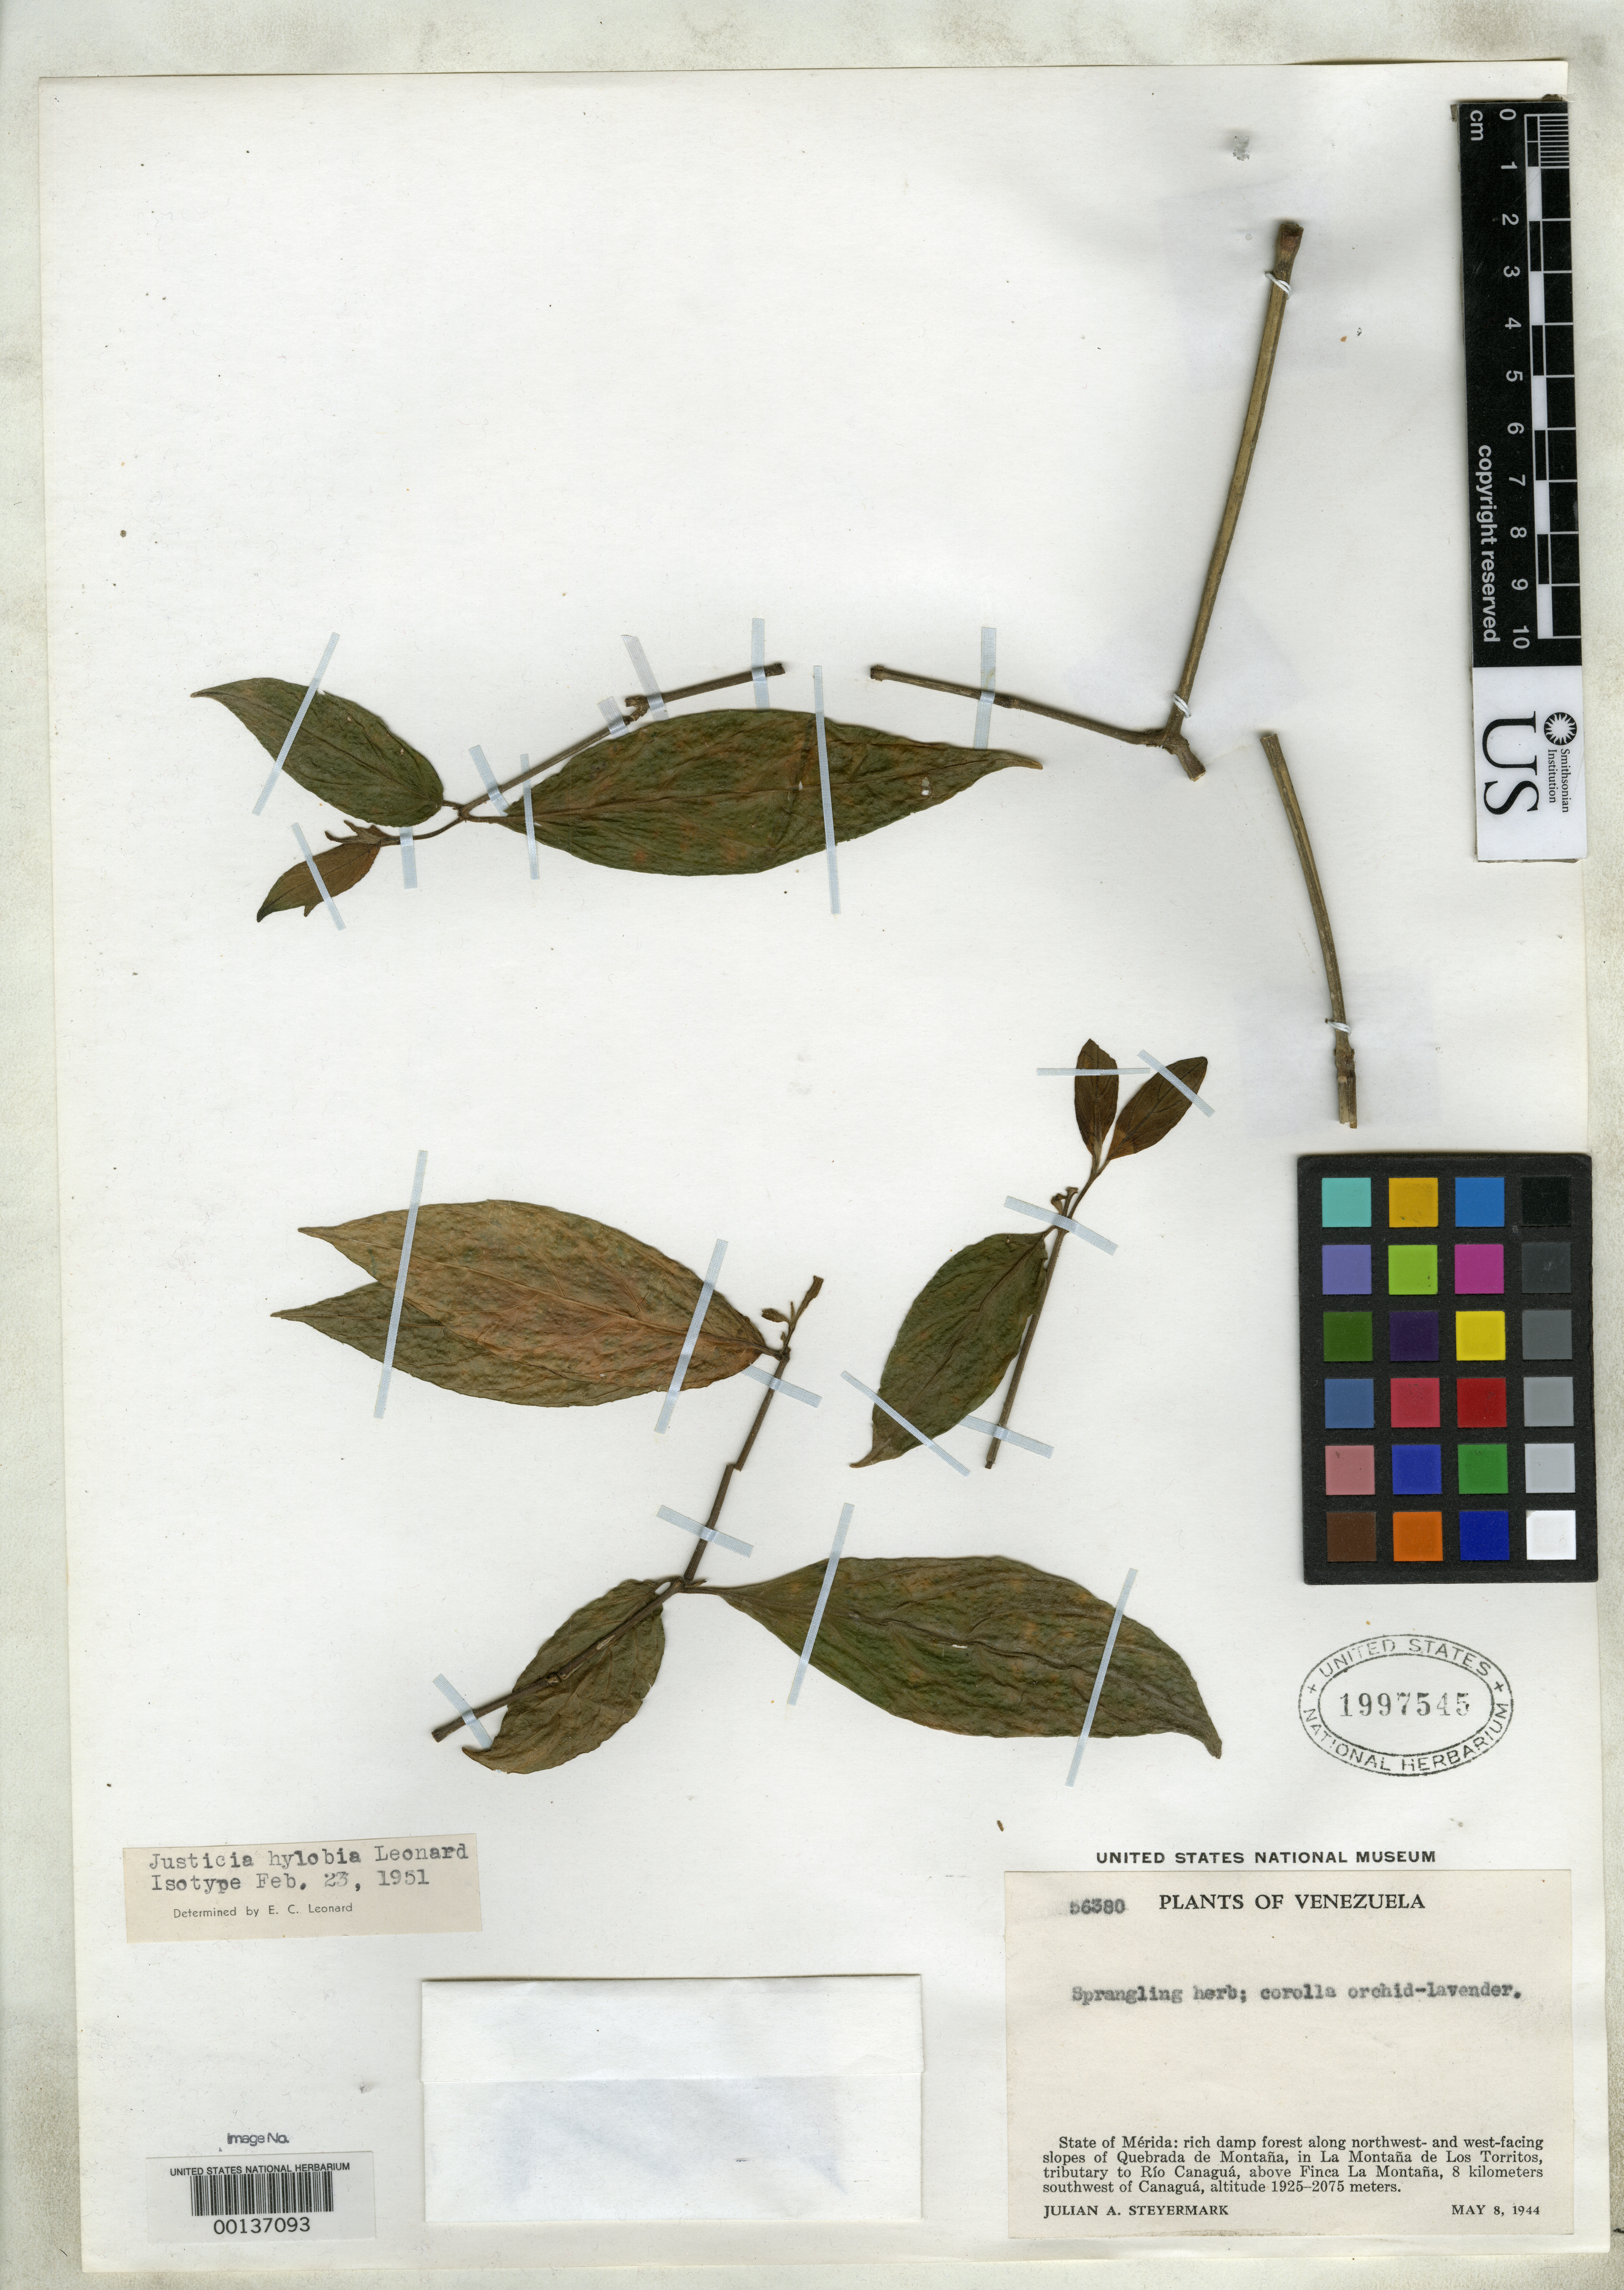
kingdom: Plantae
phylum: Tracheophyta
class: Magnoliopsida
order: Lamiales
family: Acanthaceae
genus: Justicia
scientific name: Justicia hylobia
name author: Leonard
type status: Isotype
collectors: J. Steyermark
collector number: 56380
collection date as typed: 08 May 1944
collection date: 1944-05-08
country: Venezuela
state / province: Mérida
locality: NW & W facing slopes of Quebrada de Montana, la montana de Los Torritos, tributary of Rio Canagua.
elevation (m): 1925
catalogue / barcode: US 1997545